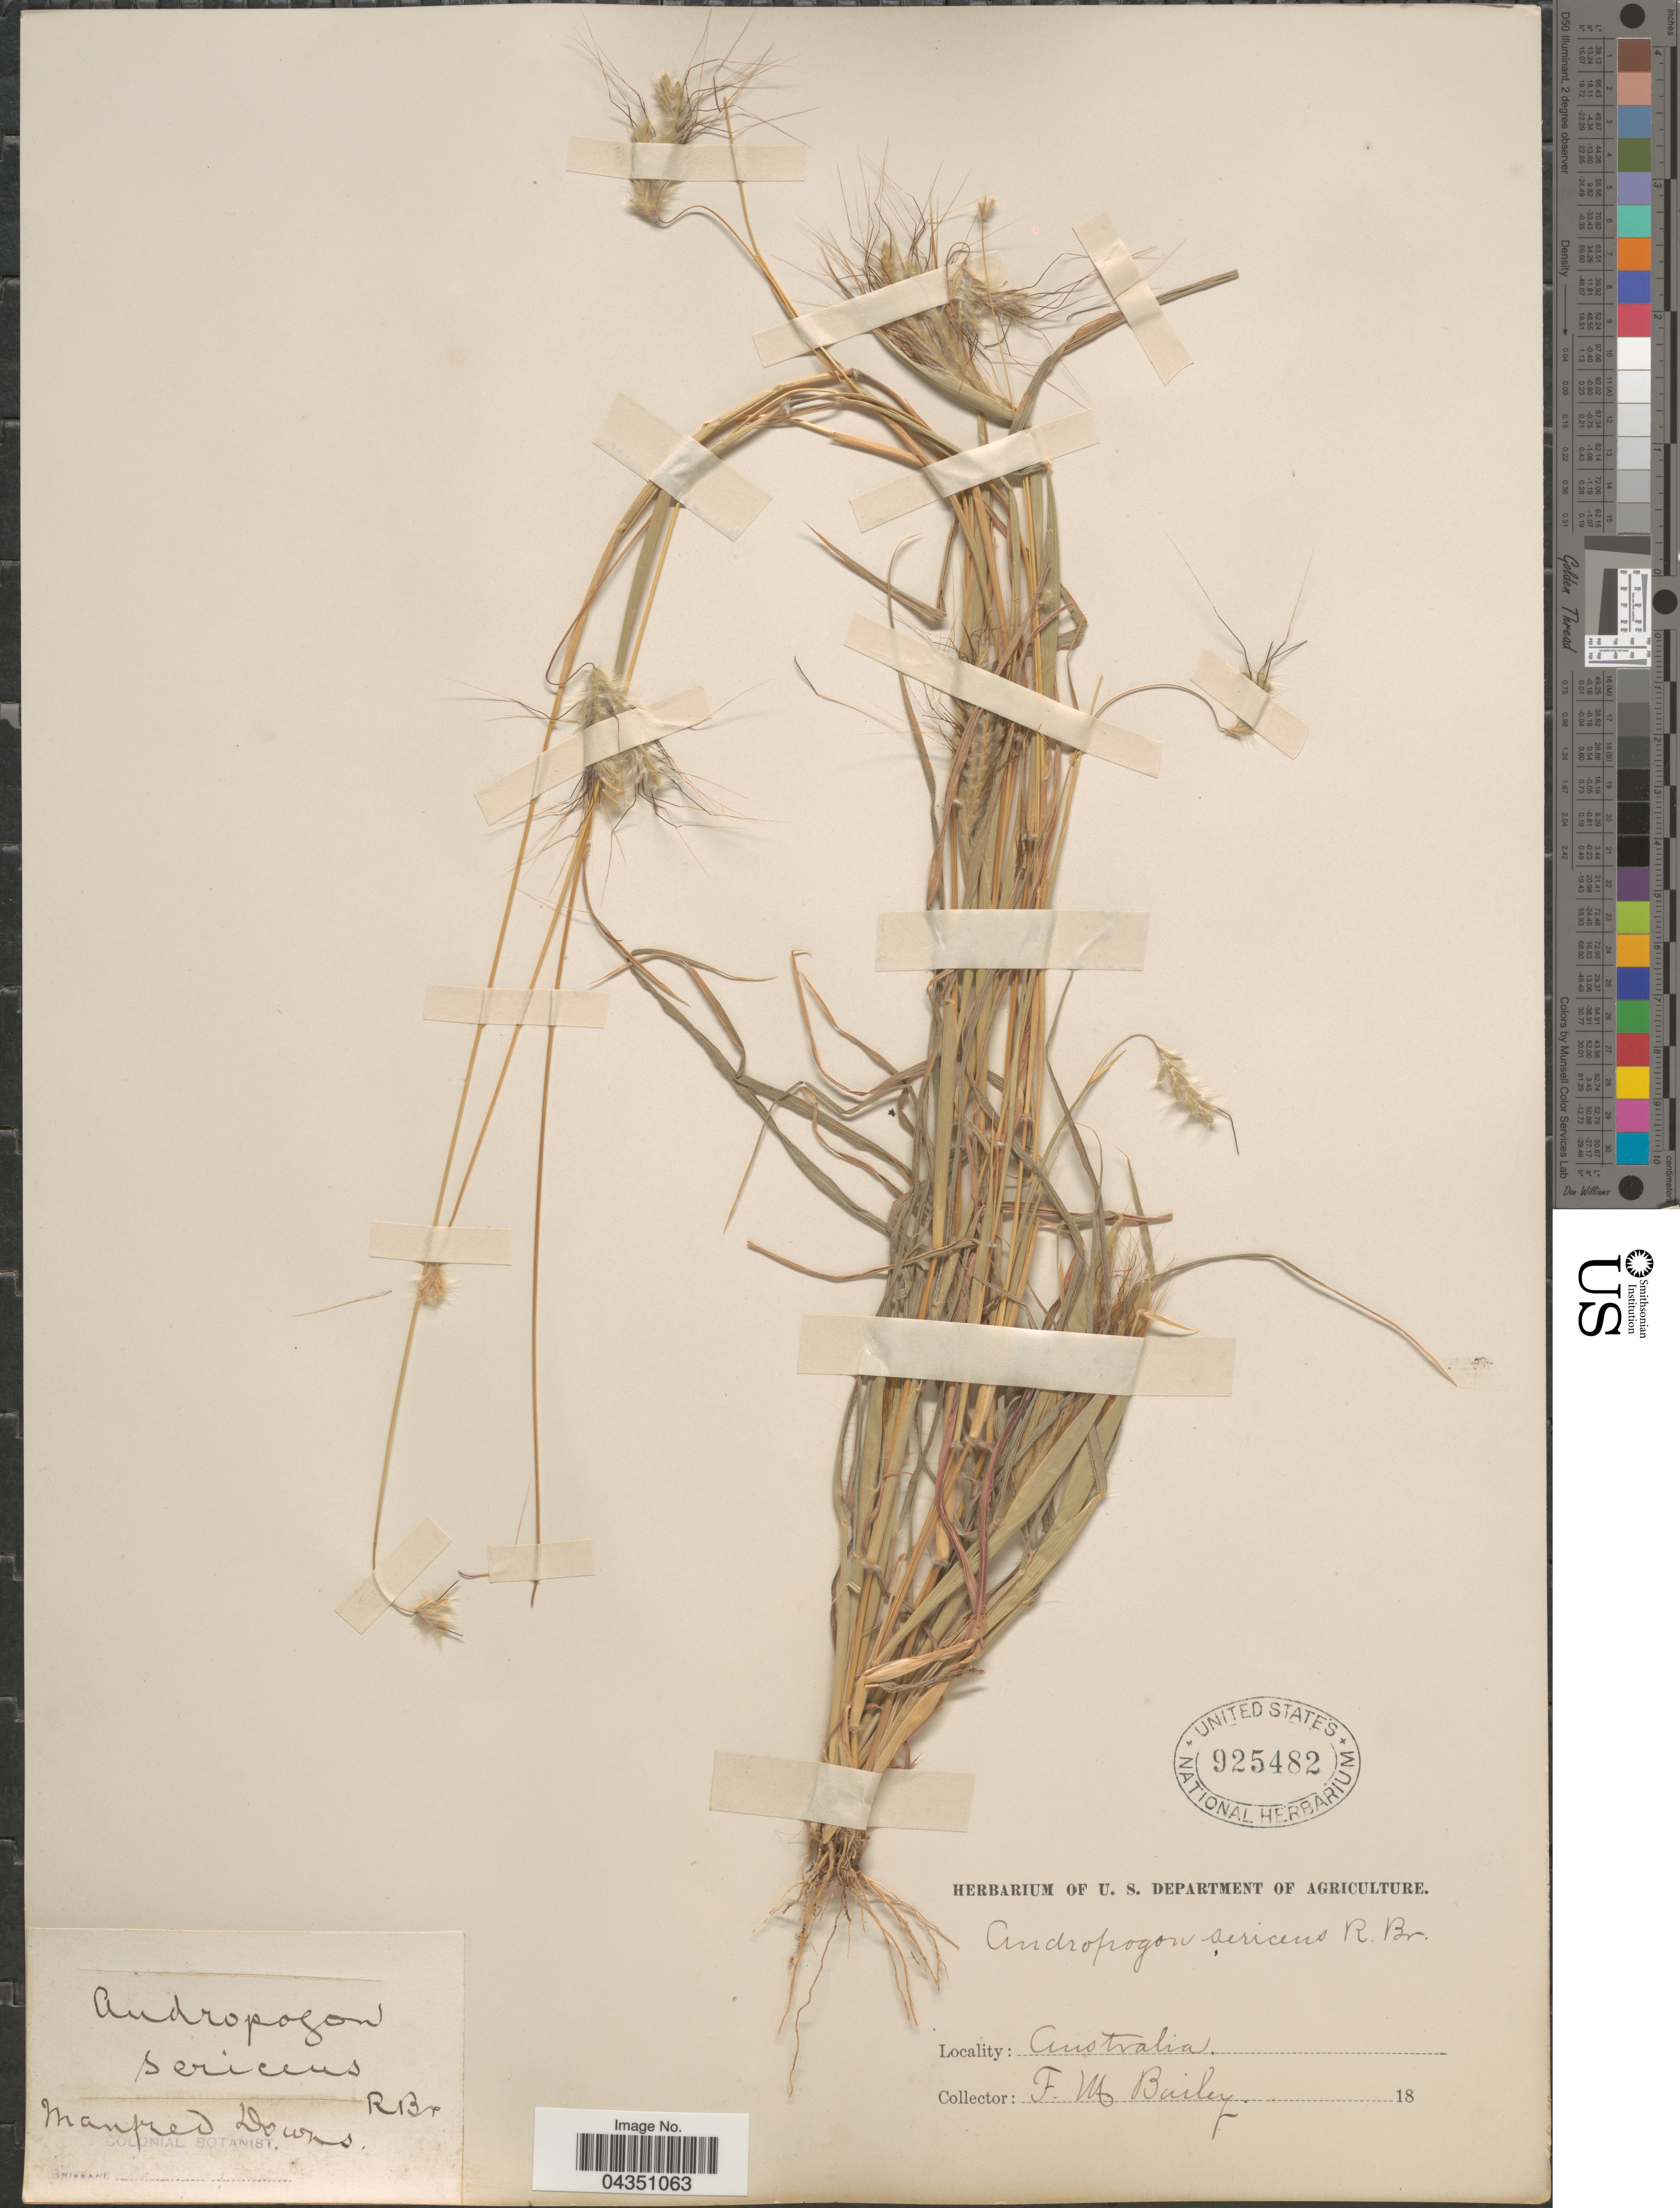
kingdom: Plantae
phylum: Tracheophyta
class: Liliopsida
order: Poales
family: Poaceae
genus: Dichanthium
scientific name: Dichanthium sericeum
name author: (R. Br.) A. Camus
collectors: F. M. Bailey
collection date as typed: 18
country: Australia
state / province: Queensland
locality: Manfred Downs.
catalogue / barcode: US 925482